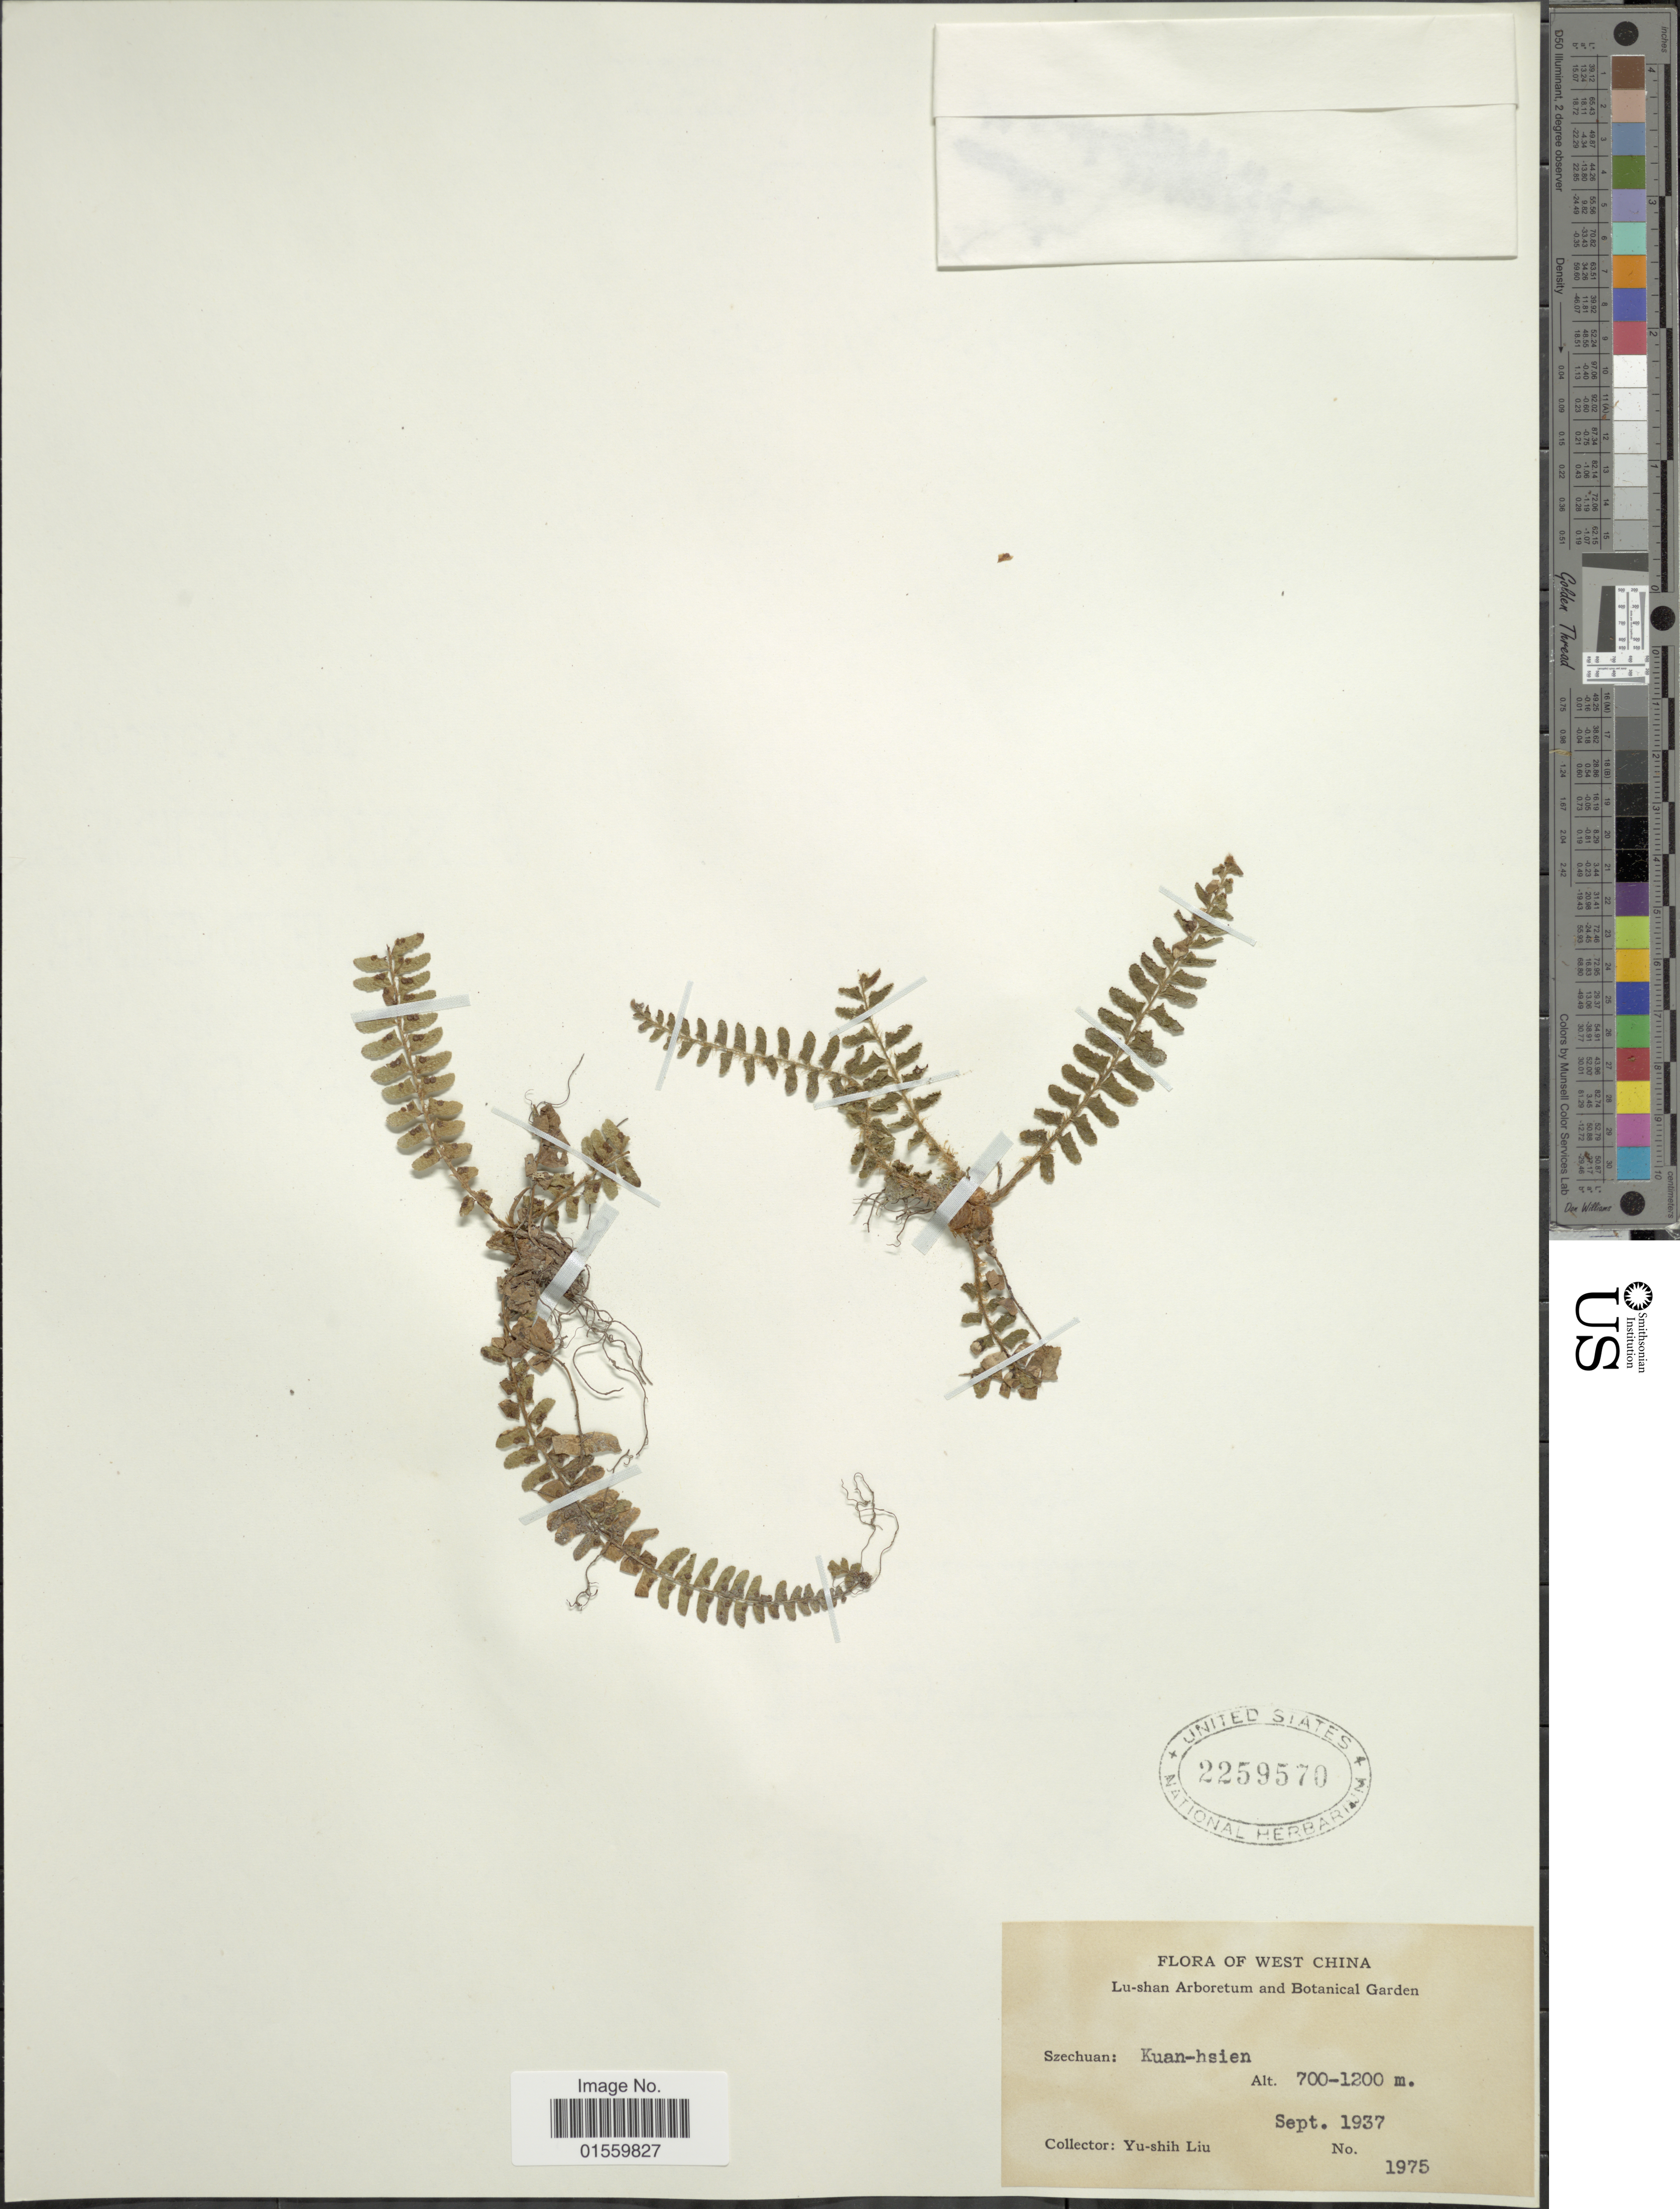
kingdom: Plantae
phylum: Tracheophyta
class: Polypodiopsida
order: Polypodiales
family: Dryopteridaceae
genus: Polystichum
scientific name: Polystichum sp.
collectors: Y.-S. Liu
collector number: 1975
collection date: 1937-09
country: China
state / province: Sichuan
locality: West China, Szechuan: Kuan-hsien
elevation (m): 700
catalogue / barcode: US 2259570